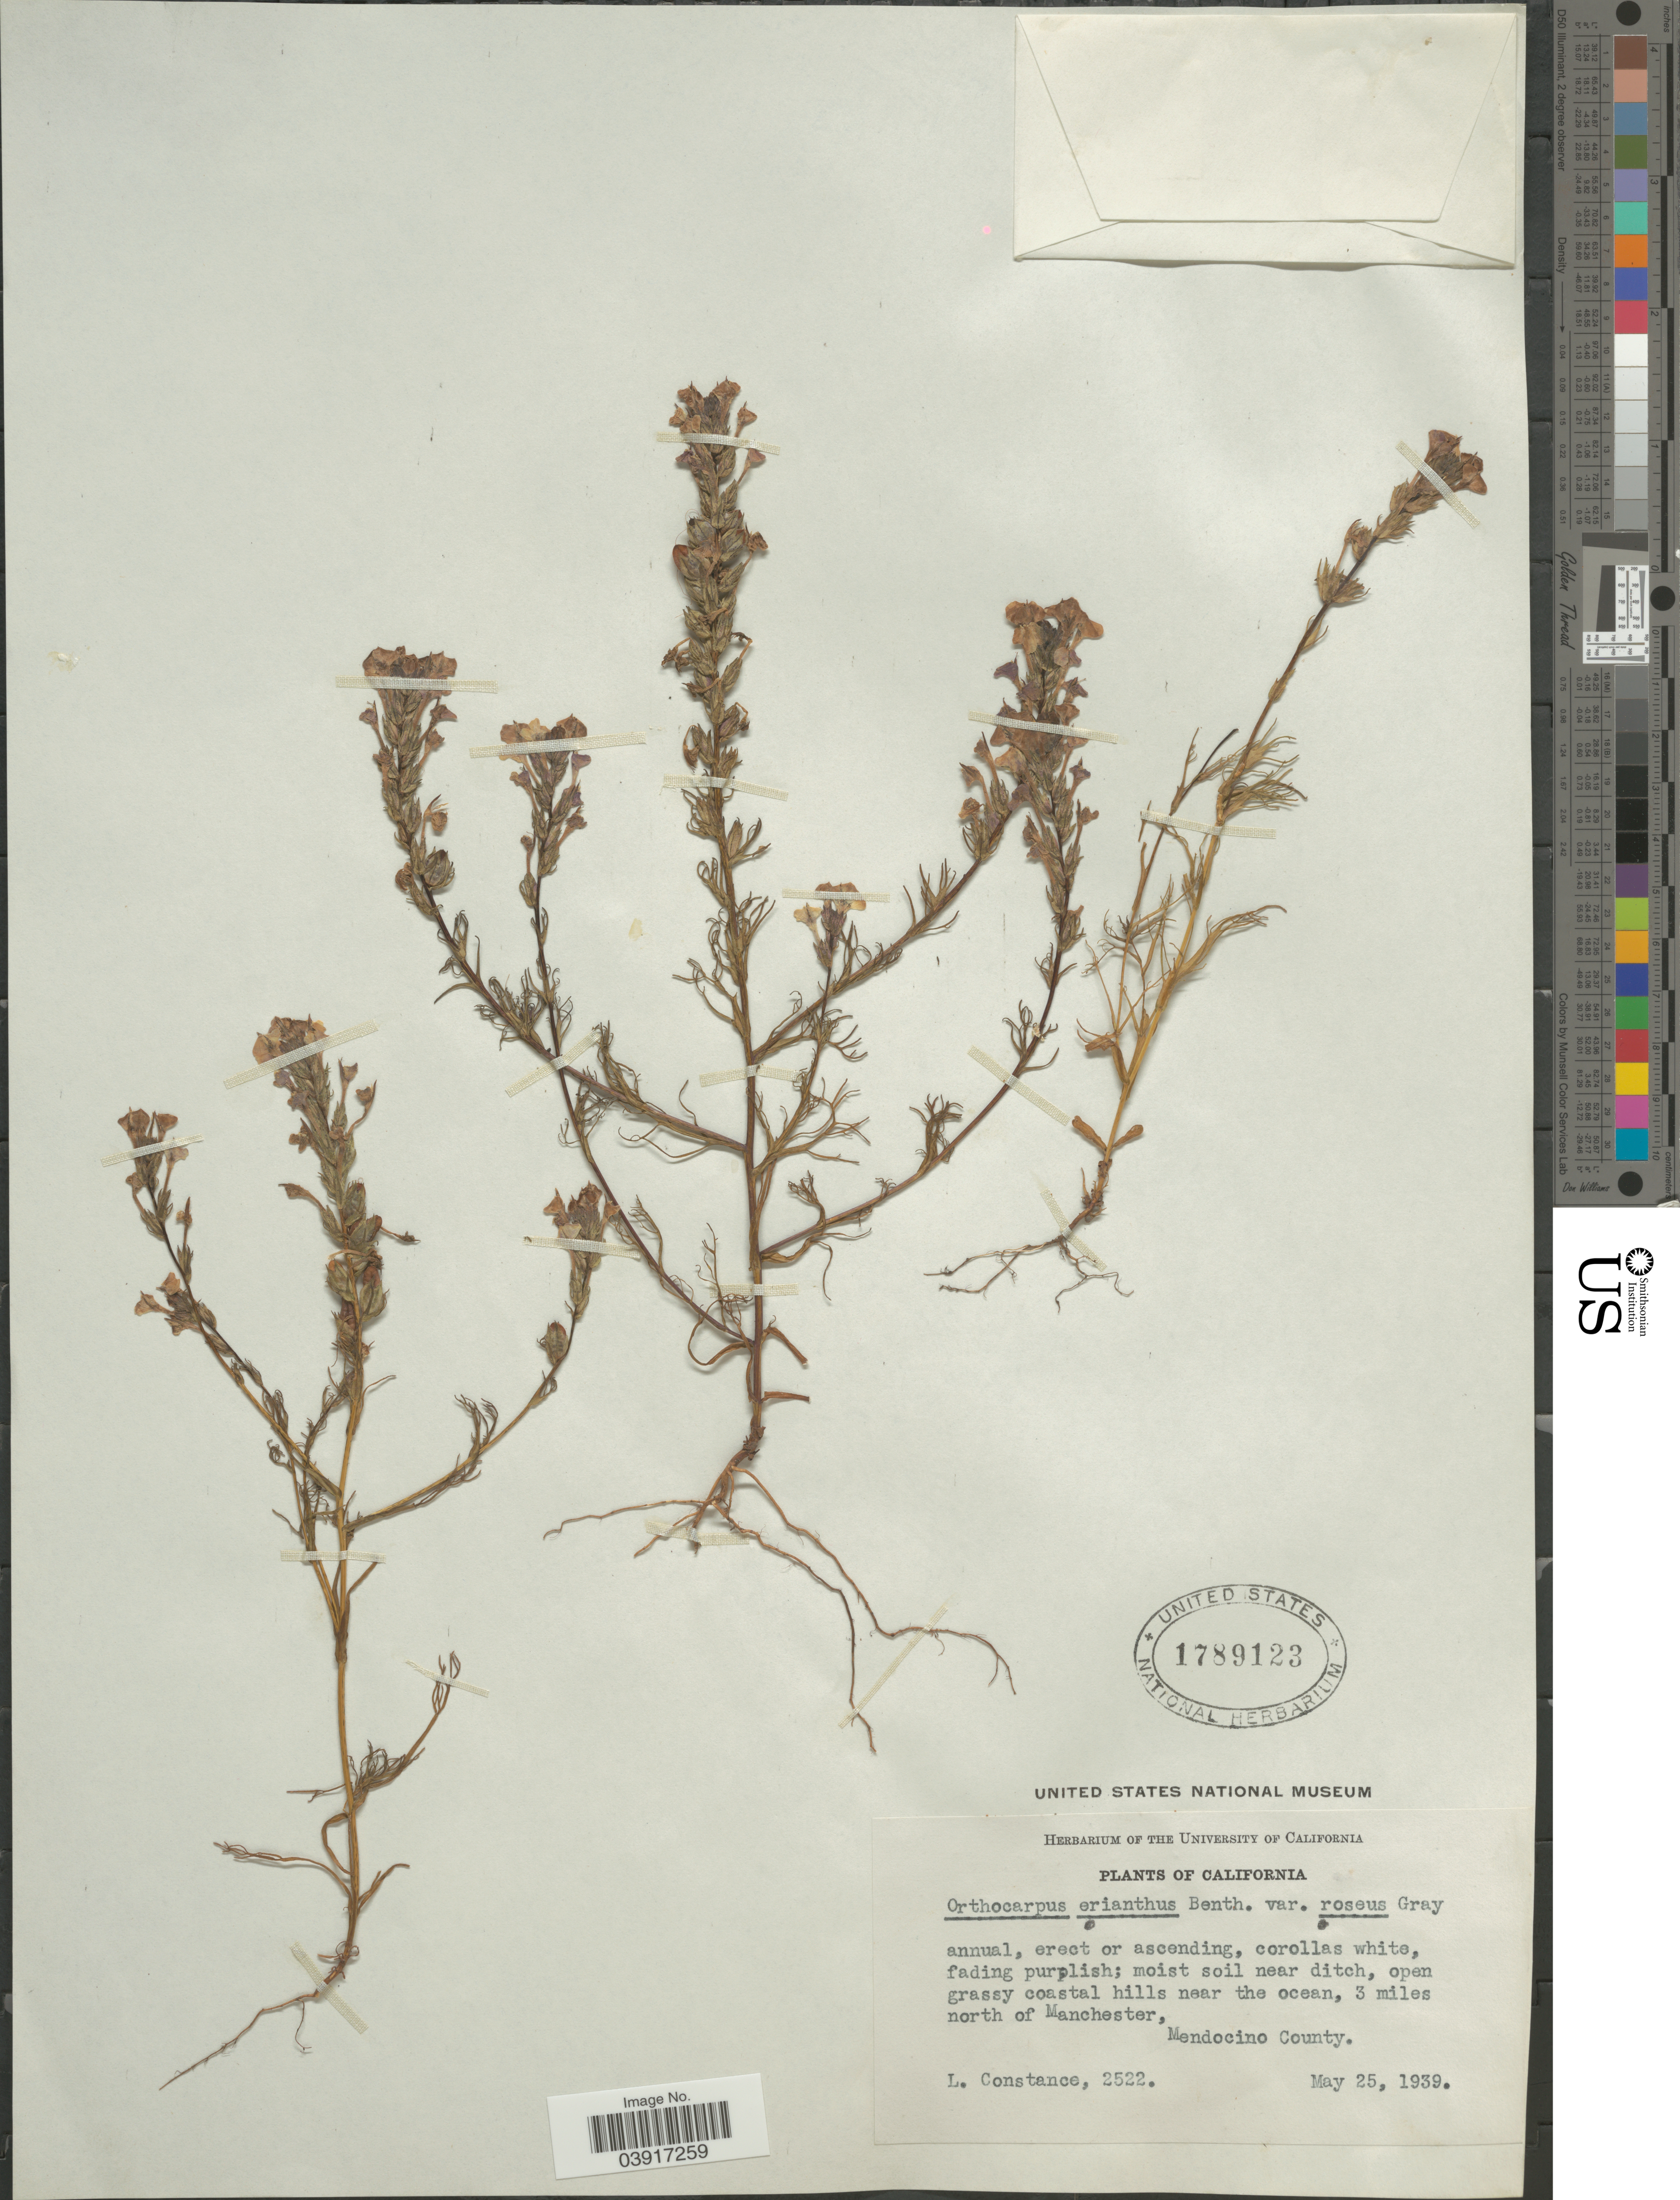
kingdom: Plantae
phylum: Tracheophyta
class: Magnoliopsida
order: Lamiales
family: Orobanchaceae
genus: Orthocarpus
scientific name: Orthocarpus erianthus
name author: Benth.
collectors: L. Constance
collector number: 2522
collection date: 1939-05-25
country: United States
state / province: California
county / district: Mendocino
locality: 3 miles north of Manchester, Mendocino County.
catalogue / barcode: US 1789123